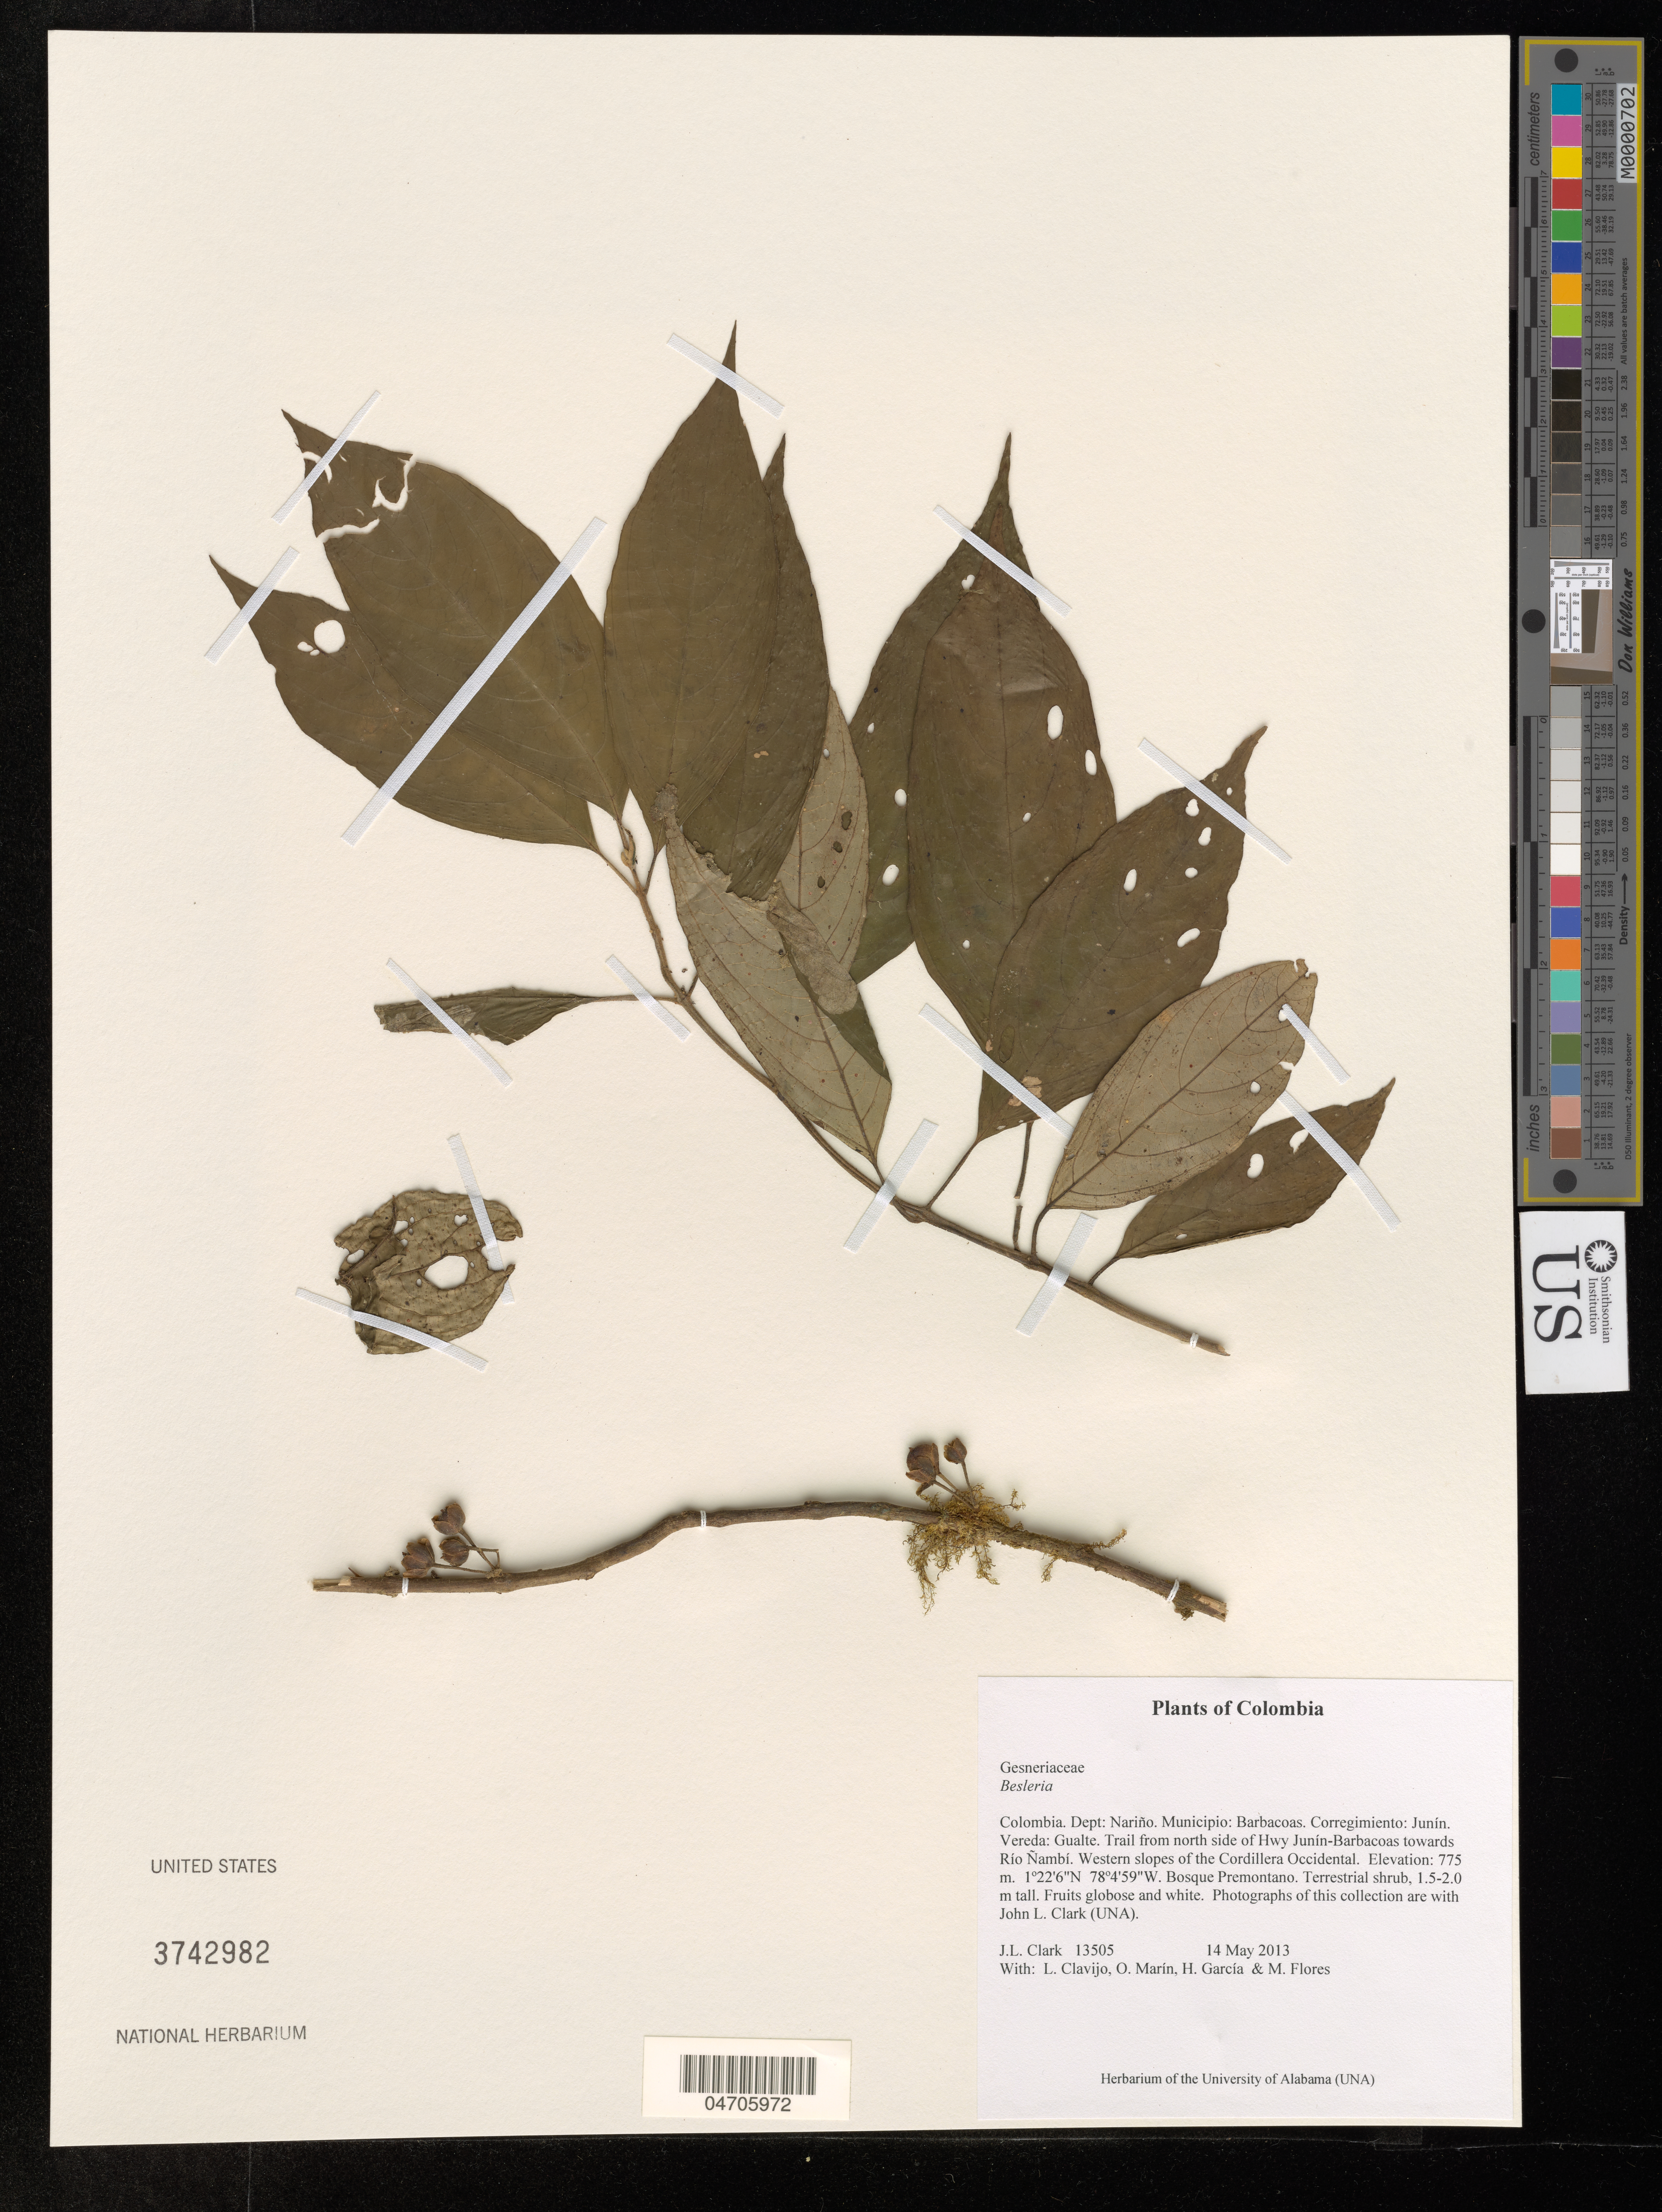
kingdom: Plantae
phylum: Tracheophyta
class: Magnoliopsida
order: Lamiales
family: Gesneriaceae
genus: Besleria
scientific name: Besleria sp.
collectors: J. L. Clark, L. Clavijo, O. Marín, H. Garcia & M. Flores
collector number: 13505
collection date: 2013-05-14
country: Colombia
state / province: Amazônas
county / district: Puerto Nariño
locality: Dept: Nariño. Municipio: Barbacoas. Corregimiento: Junín. Vereda: Gualte. Trail from north side of Hwy Junín-Barbacoas towards Río Ñambí. Western slopes of the Cordillera Occidental.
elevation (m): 775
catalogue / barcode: US 3742982